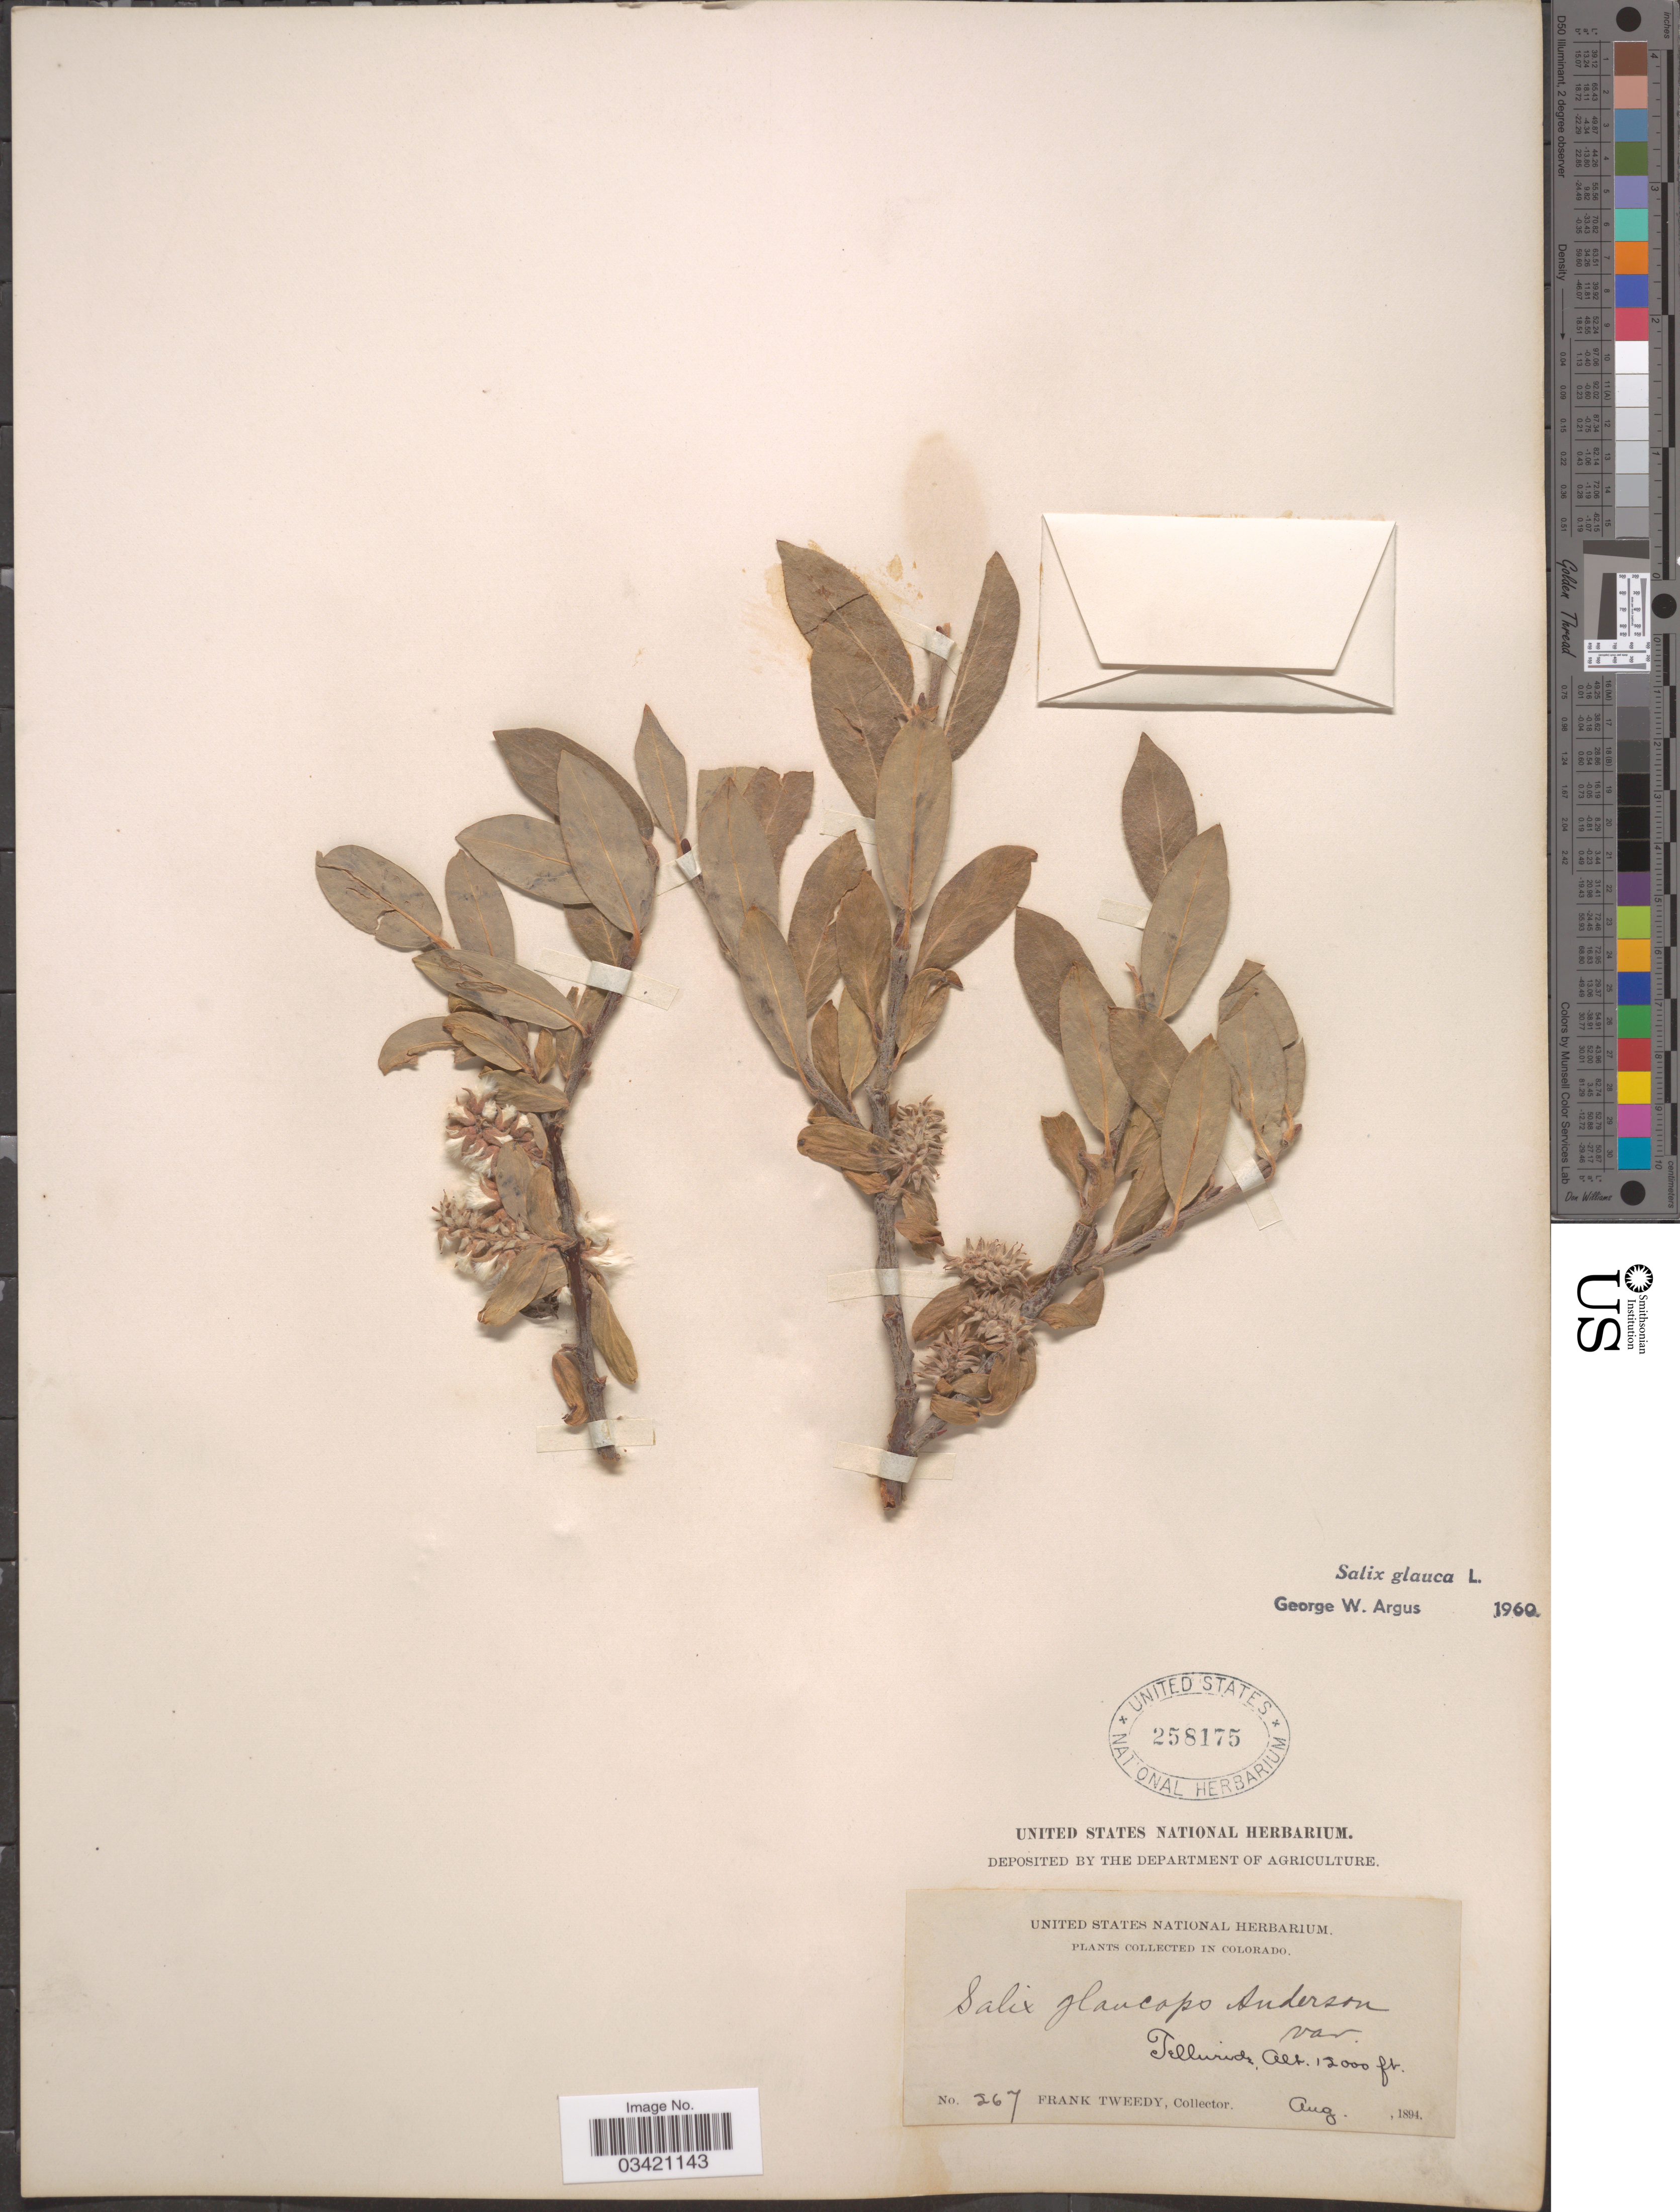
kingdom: Plantae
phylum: Tracheophyta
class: Magnoliopsida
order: Malpighiales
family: Salicaceae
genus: Salix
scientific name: Salix glauca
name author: L.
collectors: F. Tweedy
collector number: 267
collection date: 1894-08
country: United States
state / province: Colorado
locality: Telluride.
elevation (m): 3658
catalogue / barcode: US 258175